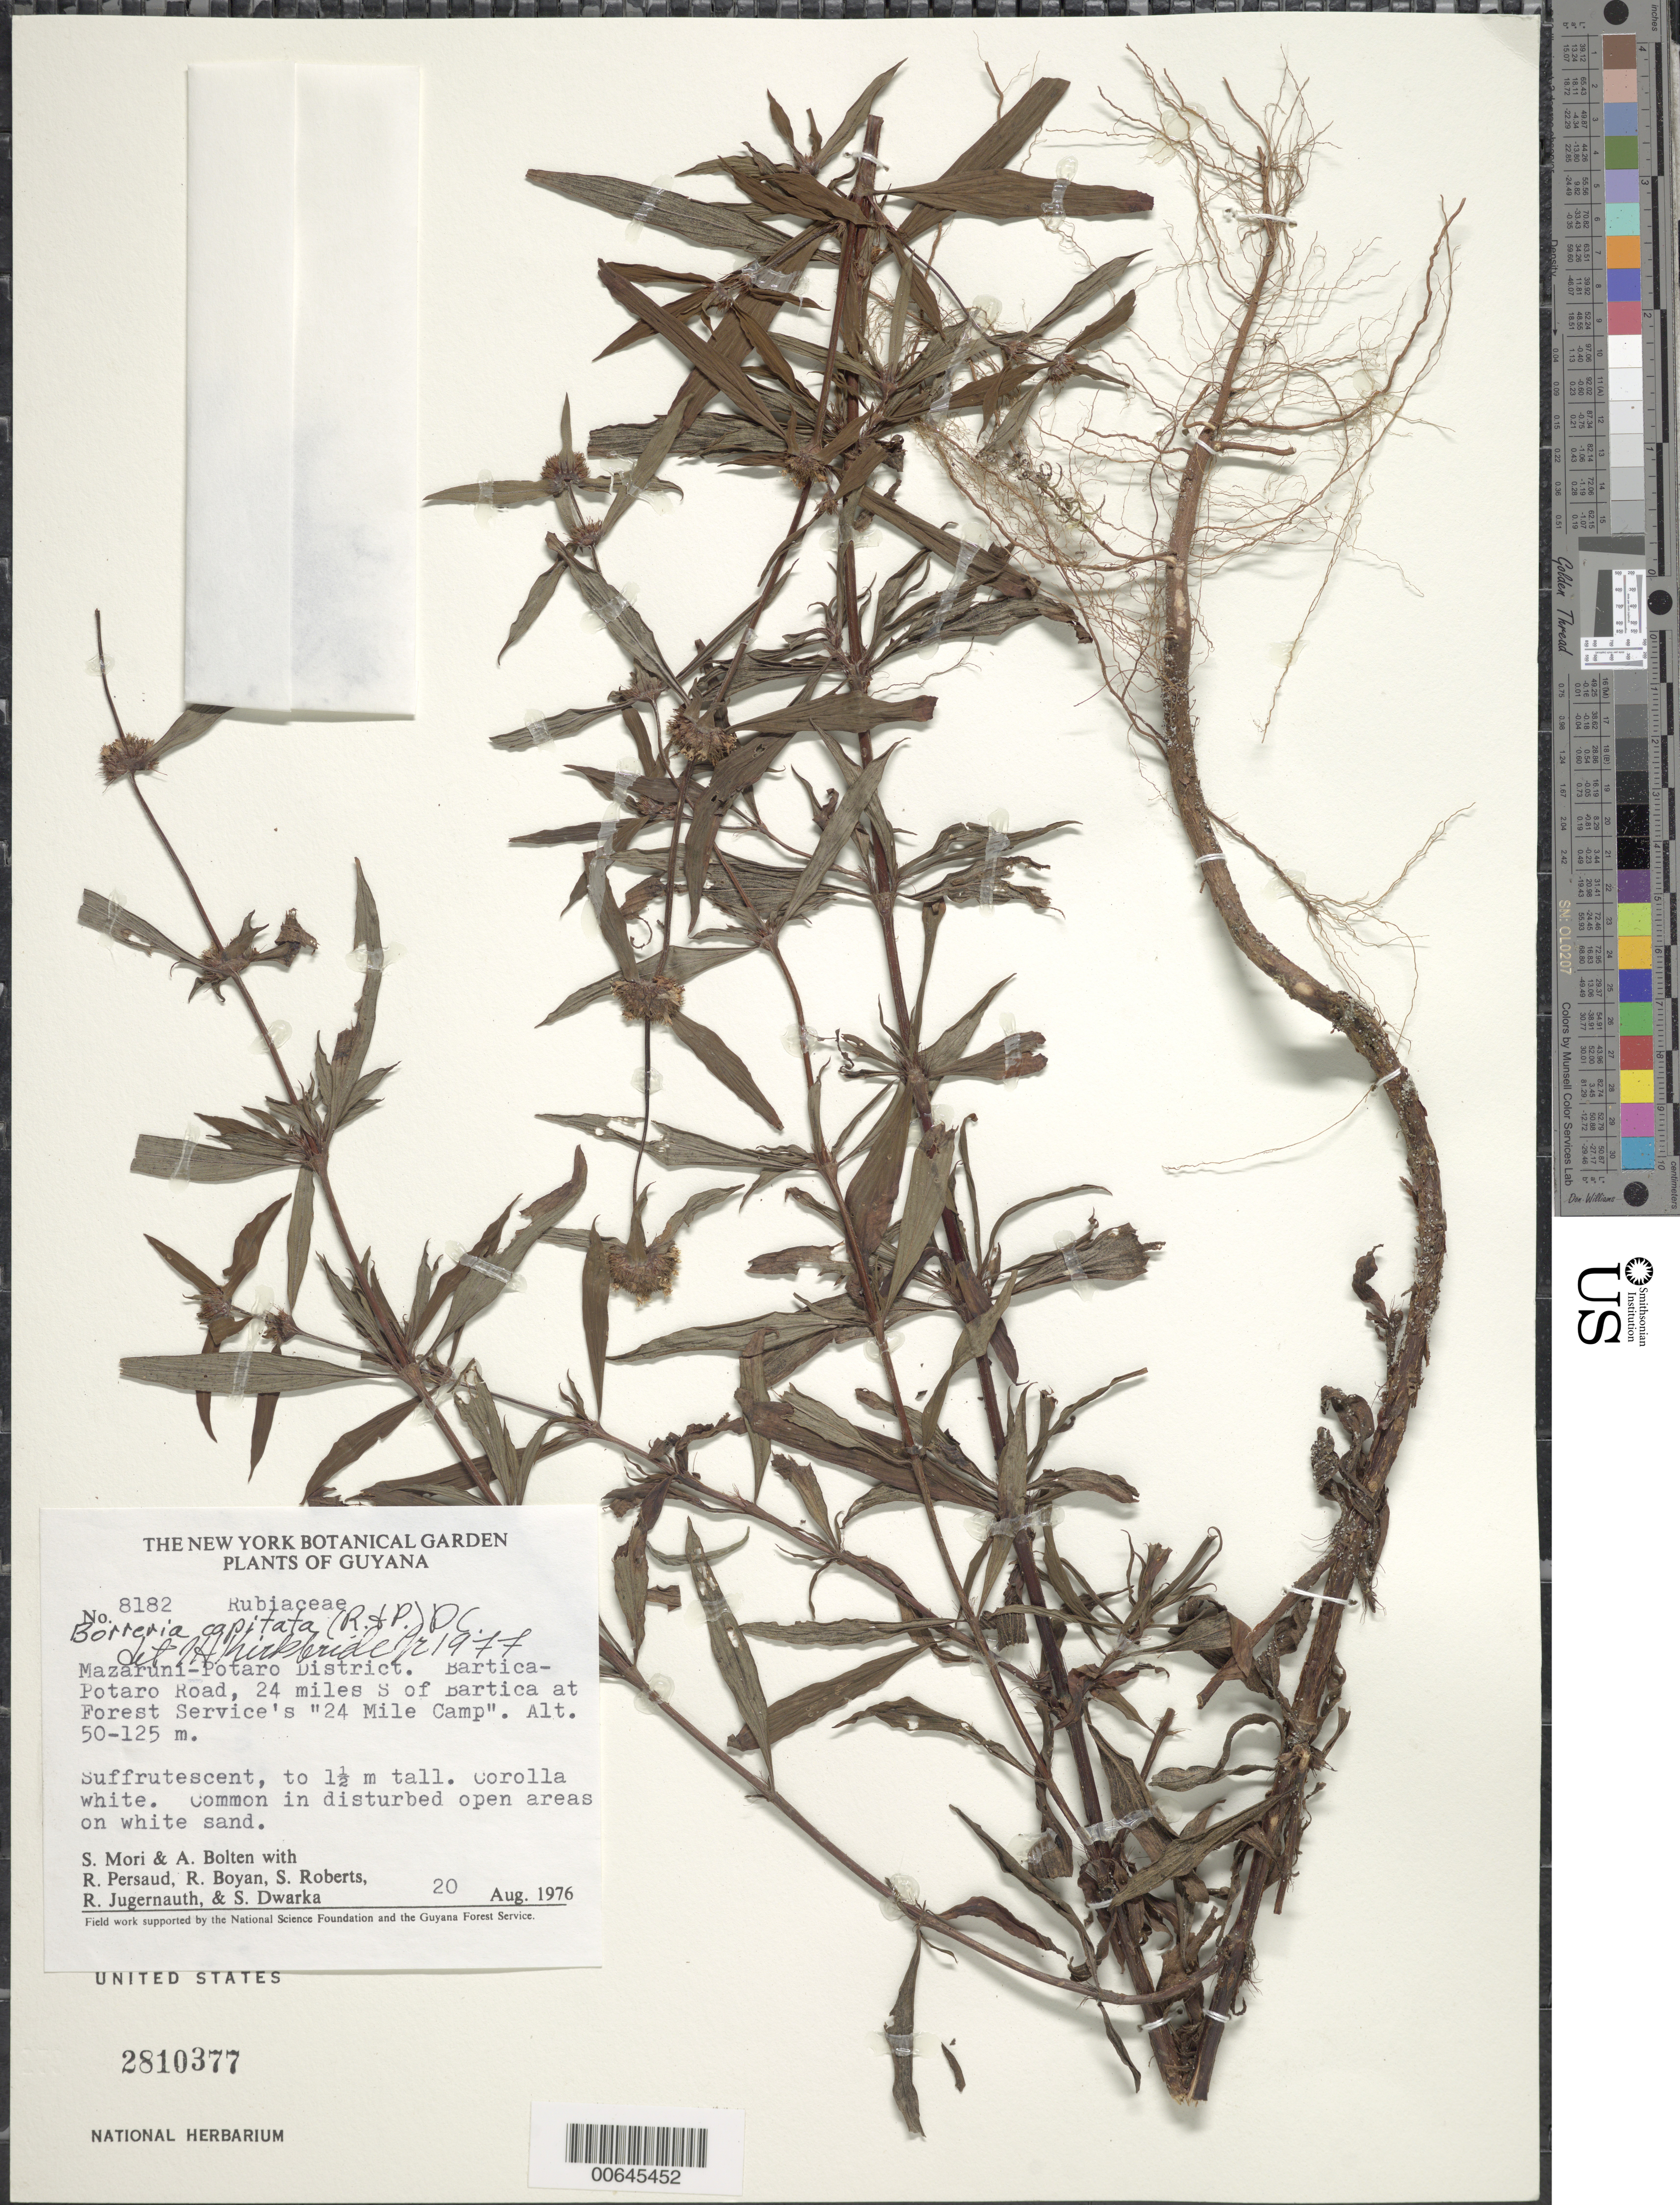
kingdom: Plantae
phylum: Tracheophyta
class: Magnoliopsida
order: Gentianales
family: Rubiaceae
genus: Borreria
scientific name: Borreria capitata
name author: (Ruiz & Pav.) DC.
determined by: Kirkbride, J. H.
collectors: S. Mori, A. Bolten, R. Persaud, R. Boyan, S. Roberts, R. Jugernauth & S. Dwarka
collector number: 8182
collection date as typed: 20-Aug-76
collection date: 1976-08-20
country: Guyana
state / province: Cuyuni-Mazaruni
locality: Bartica-Potaro Road, 24 mi. S of Bartica at Forest service "24 Mile Camp"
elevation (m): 50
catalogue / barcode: US 2810377